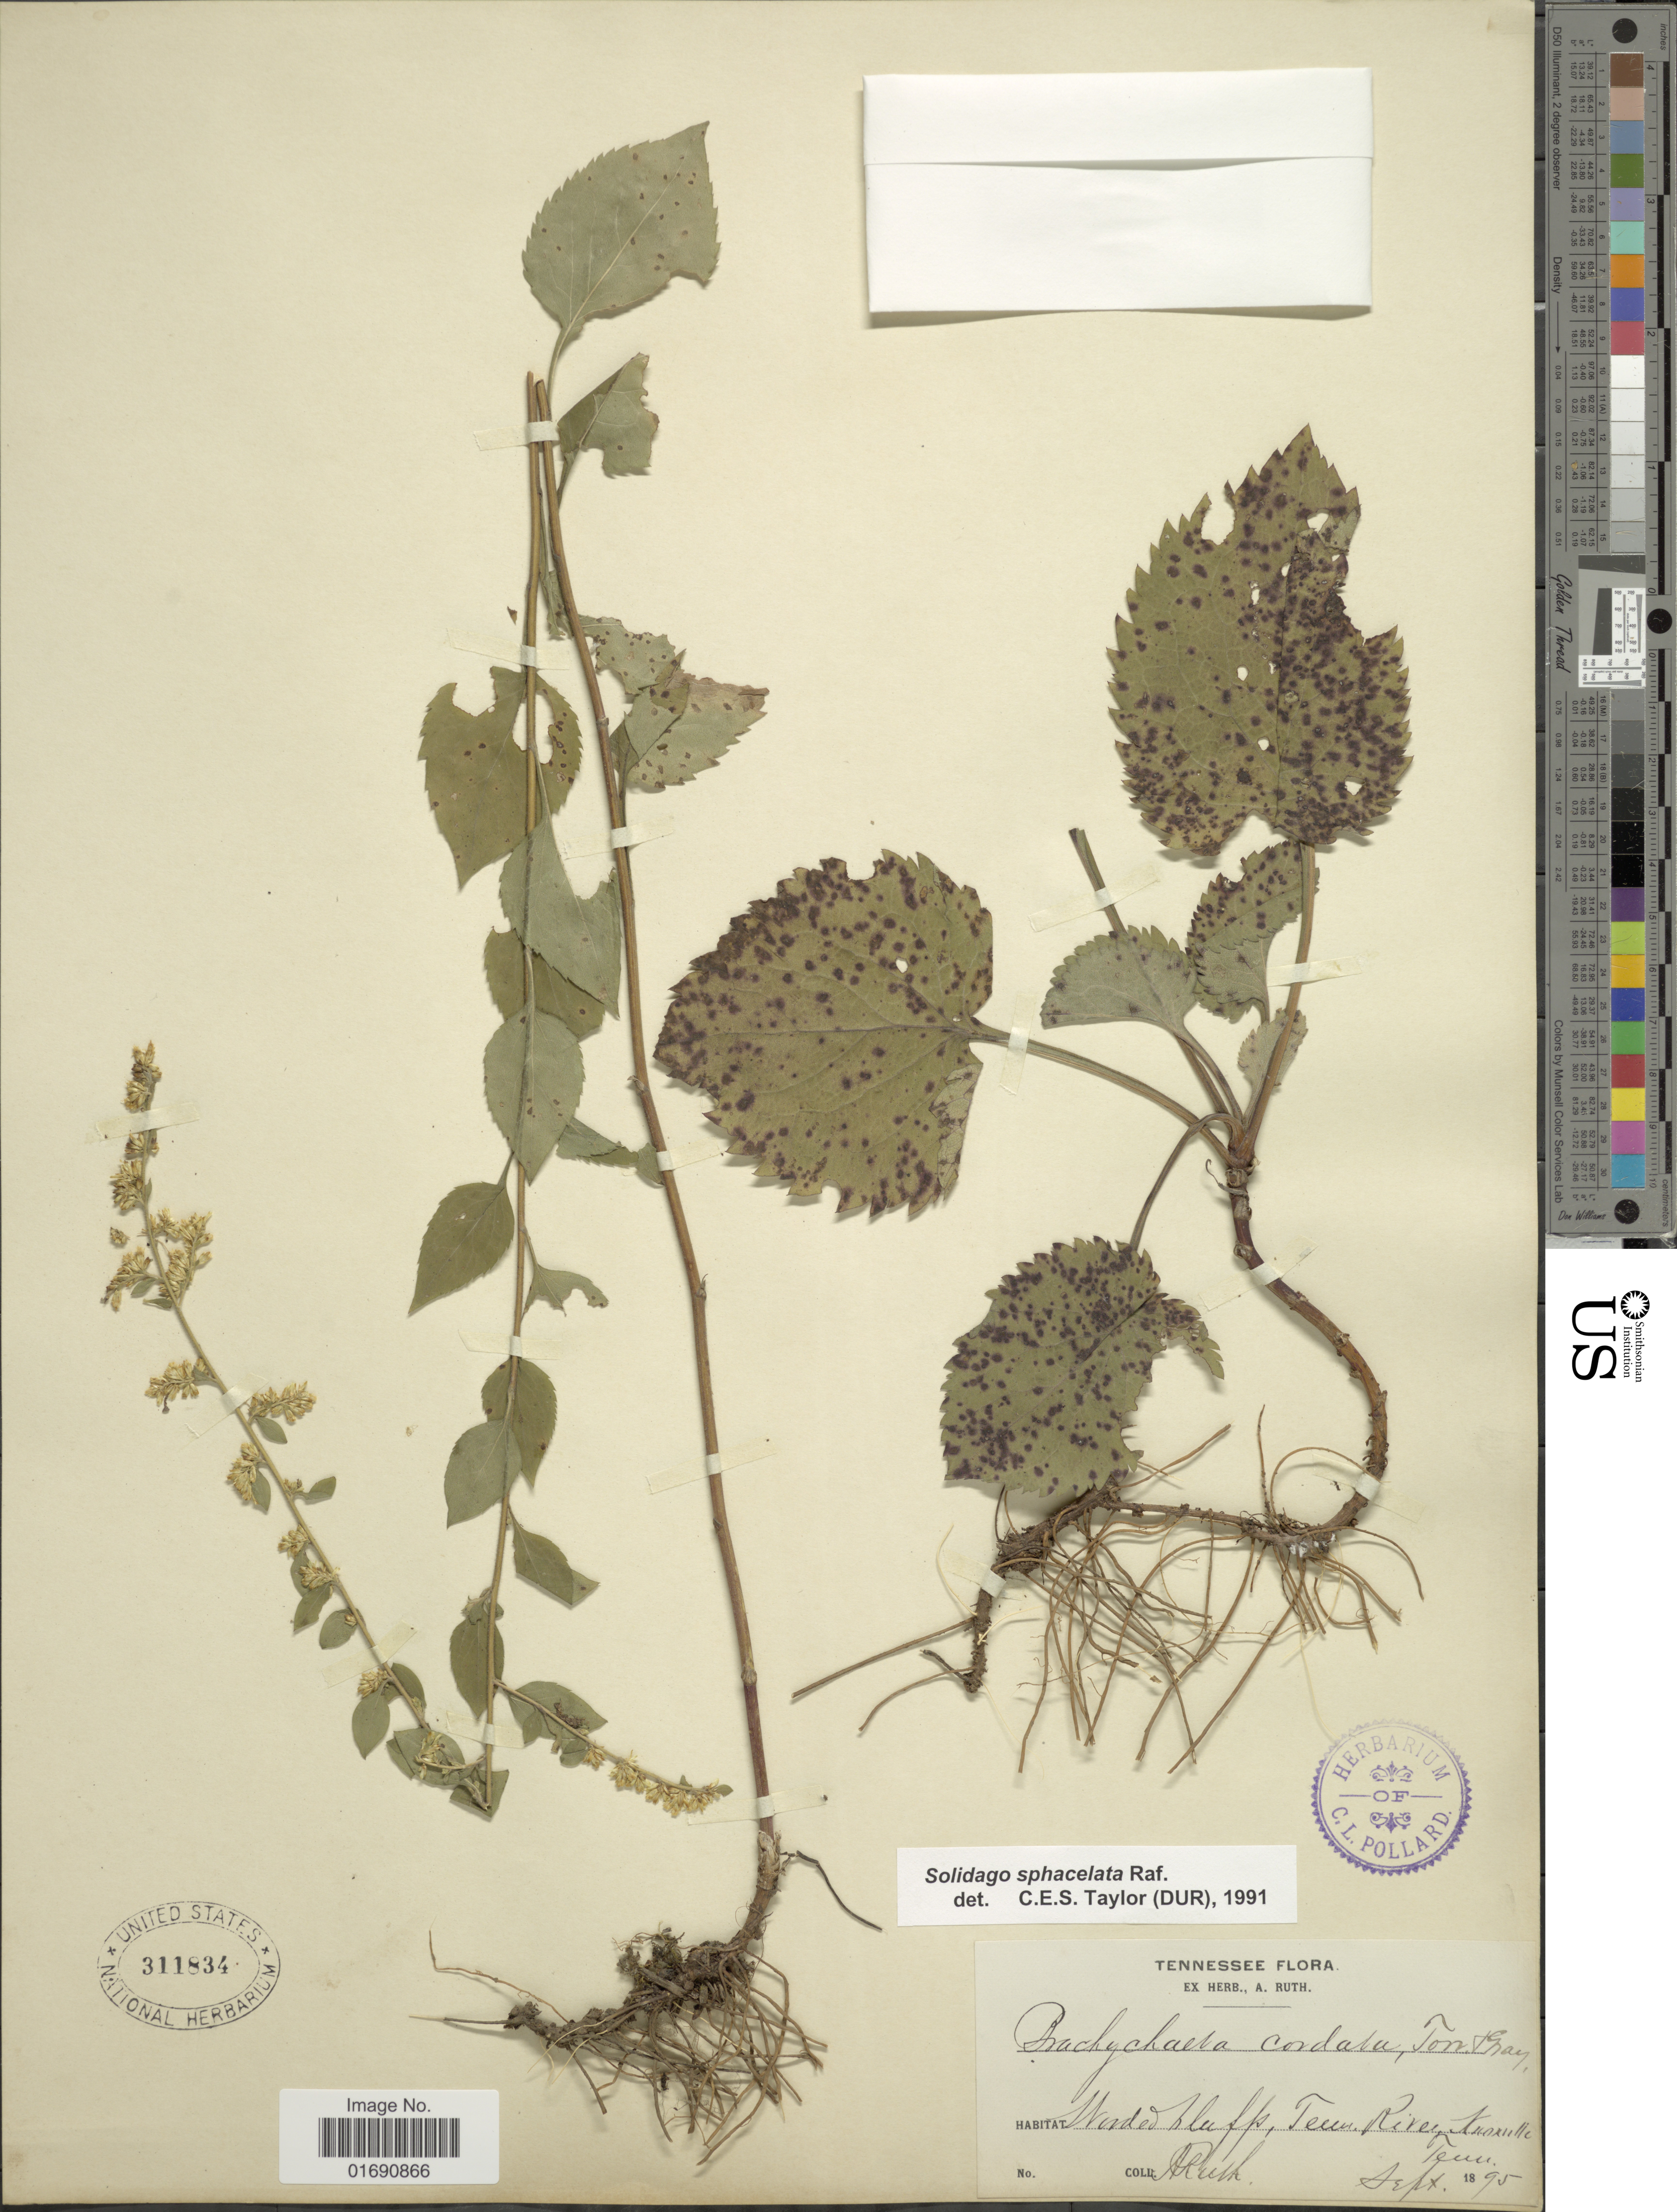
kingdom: Plantae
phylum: Tracheophyta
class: Magnoliopsida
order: Asterales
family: Asteraceae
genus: Solidago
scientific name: Solidago sphacelata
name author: Raf.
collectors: A. Ruth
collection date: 1895-09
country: United States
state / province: Tennessee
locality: Wooded bluffs Tenn River, Knoxville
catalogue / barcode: US 311834